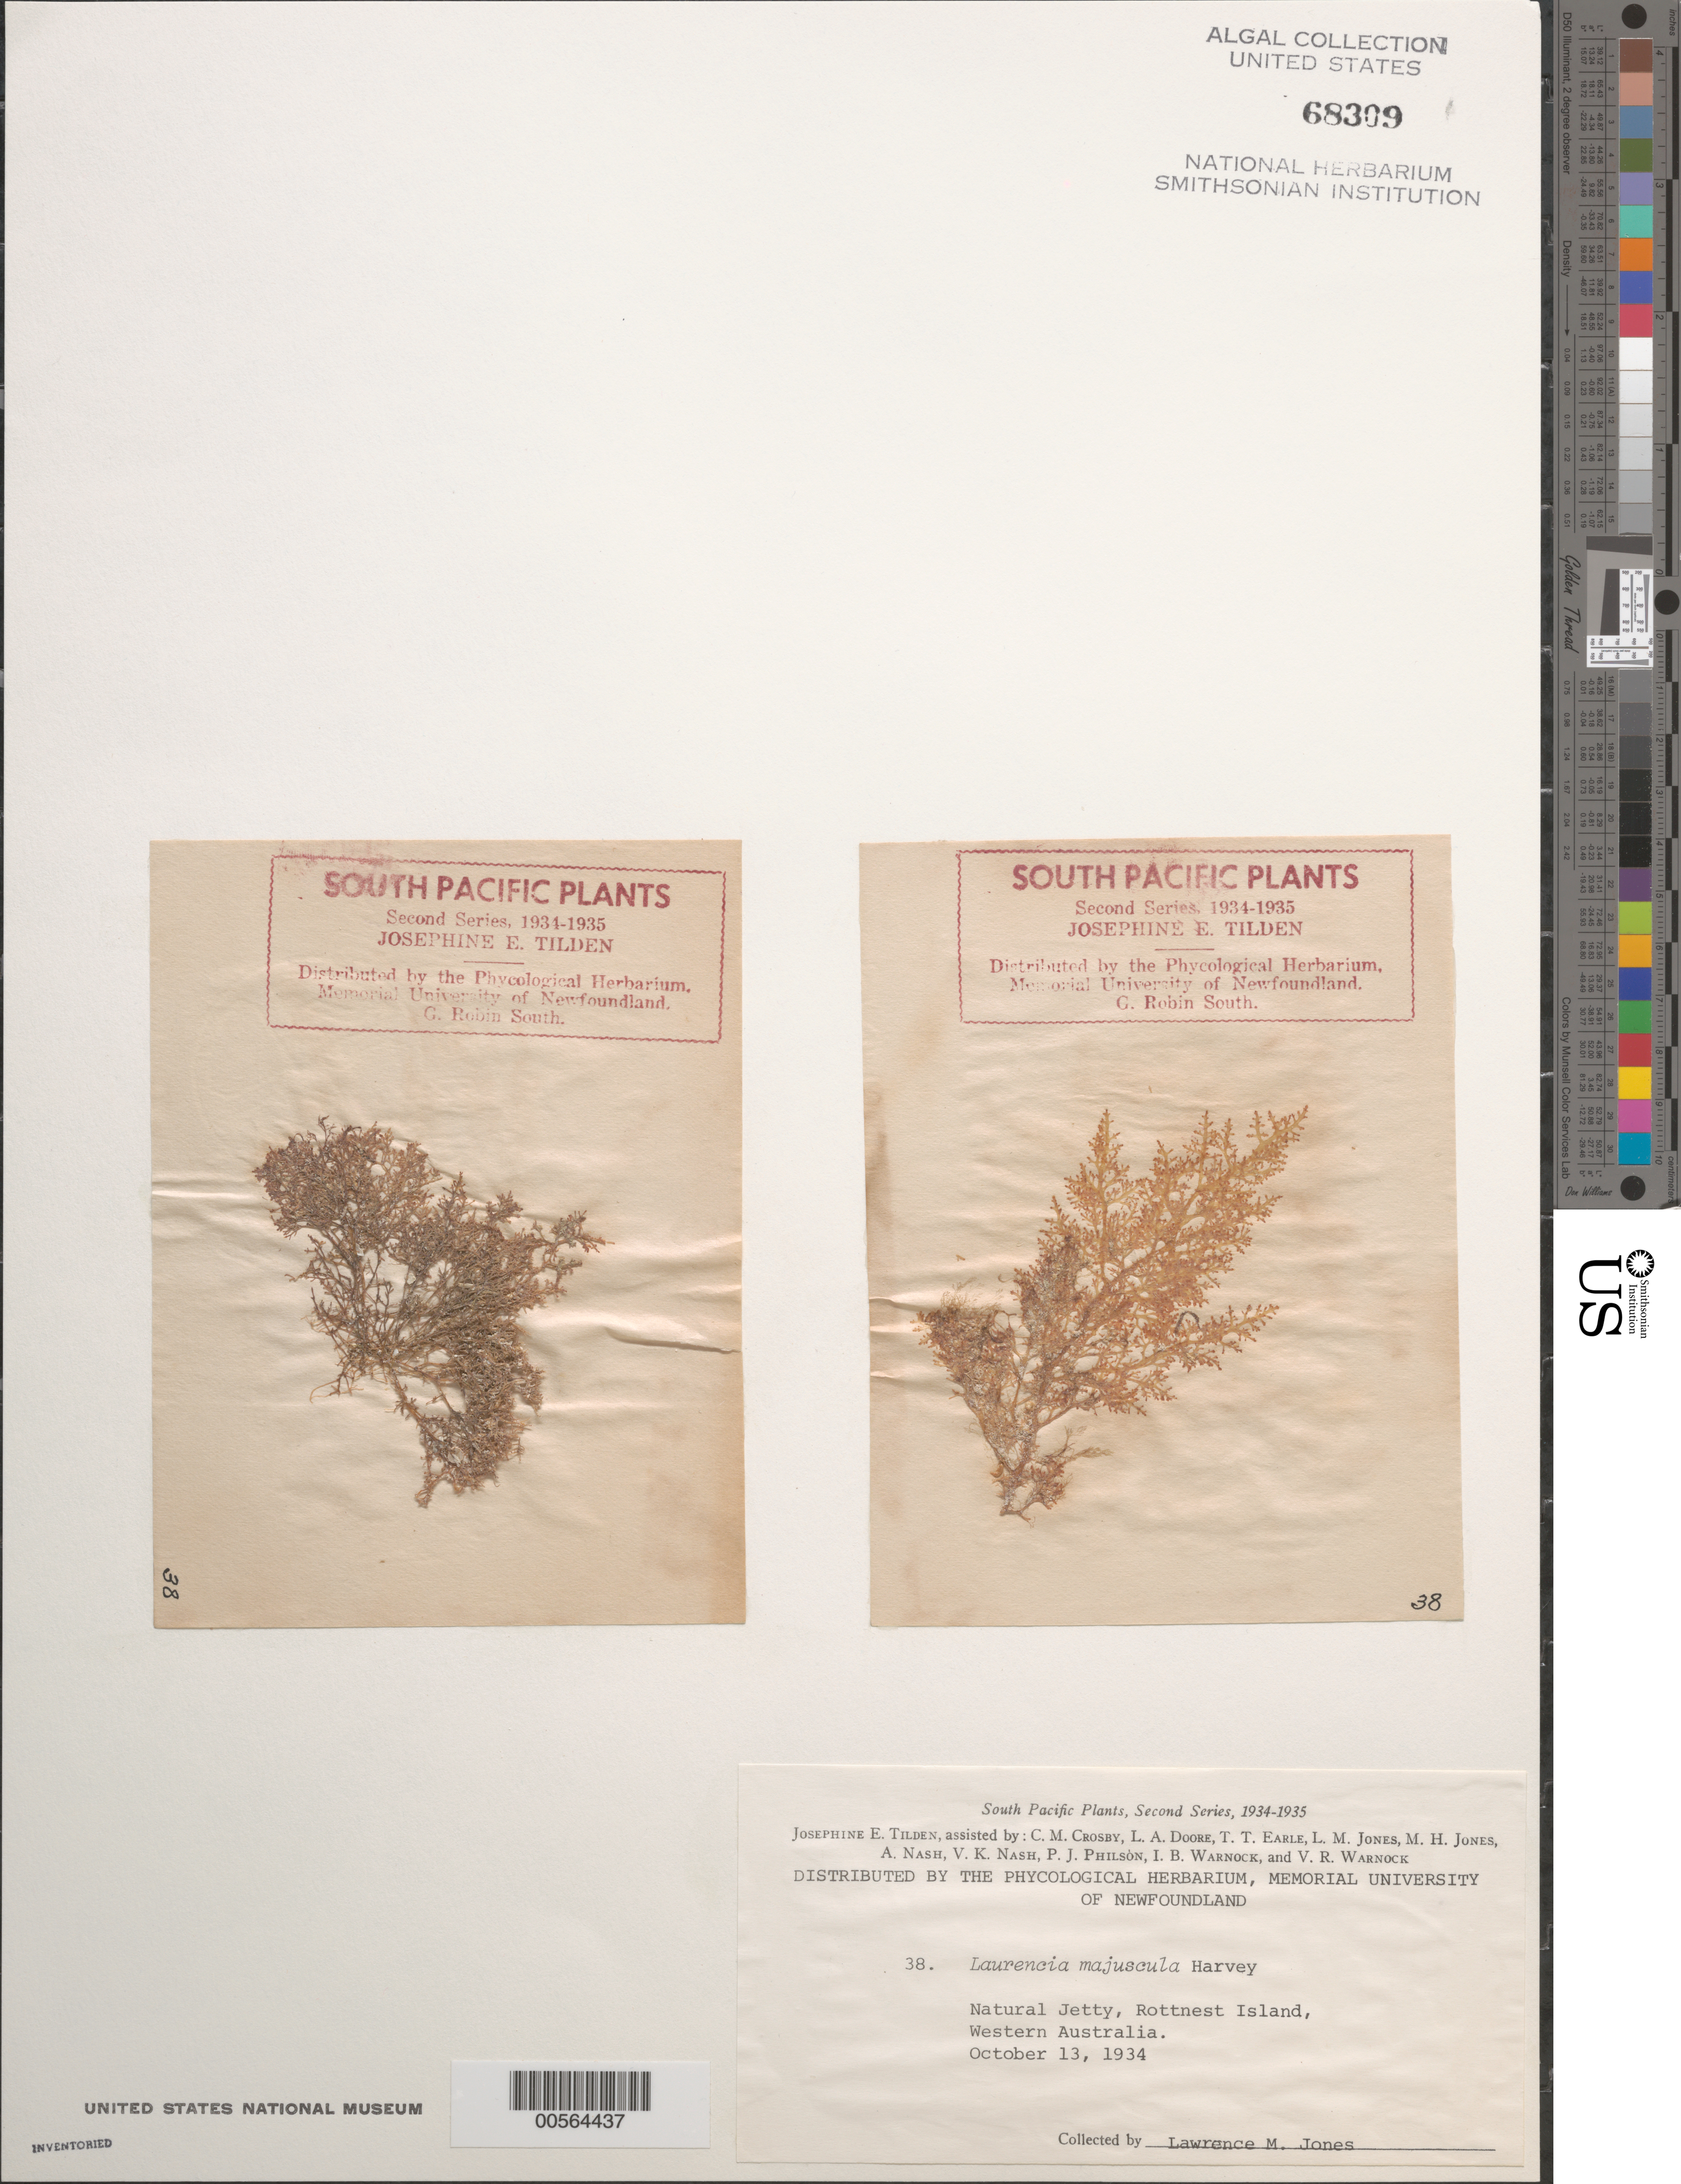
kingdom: Plantae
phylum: Rhodophyta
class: Florideophyceae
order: Ceramiales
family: Rhodomelaceae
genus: Laurencia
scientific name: Laurencia dendroidea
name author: J. Agardh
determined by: Algae name updating Project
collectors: L. M. Jones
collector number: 38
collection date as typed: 13 Oct 1934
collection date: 1934-10-13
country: Australia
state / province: Western Australia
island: Rottnest Island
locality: Natural Jetty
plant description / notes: Tilden, South Pacific Plants, Second Series, 1934-1935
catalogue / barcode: US 68309